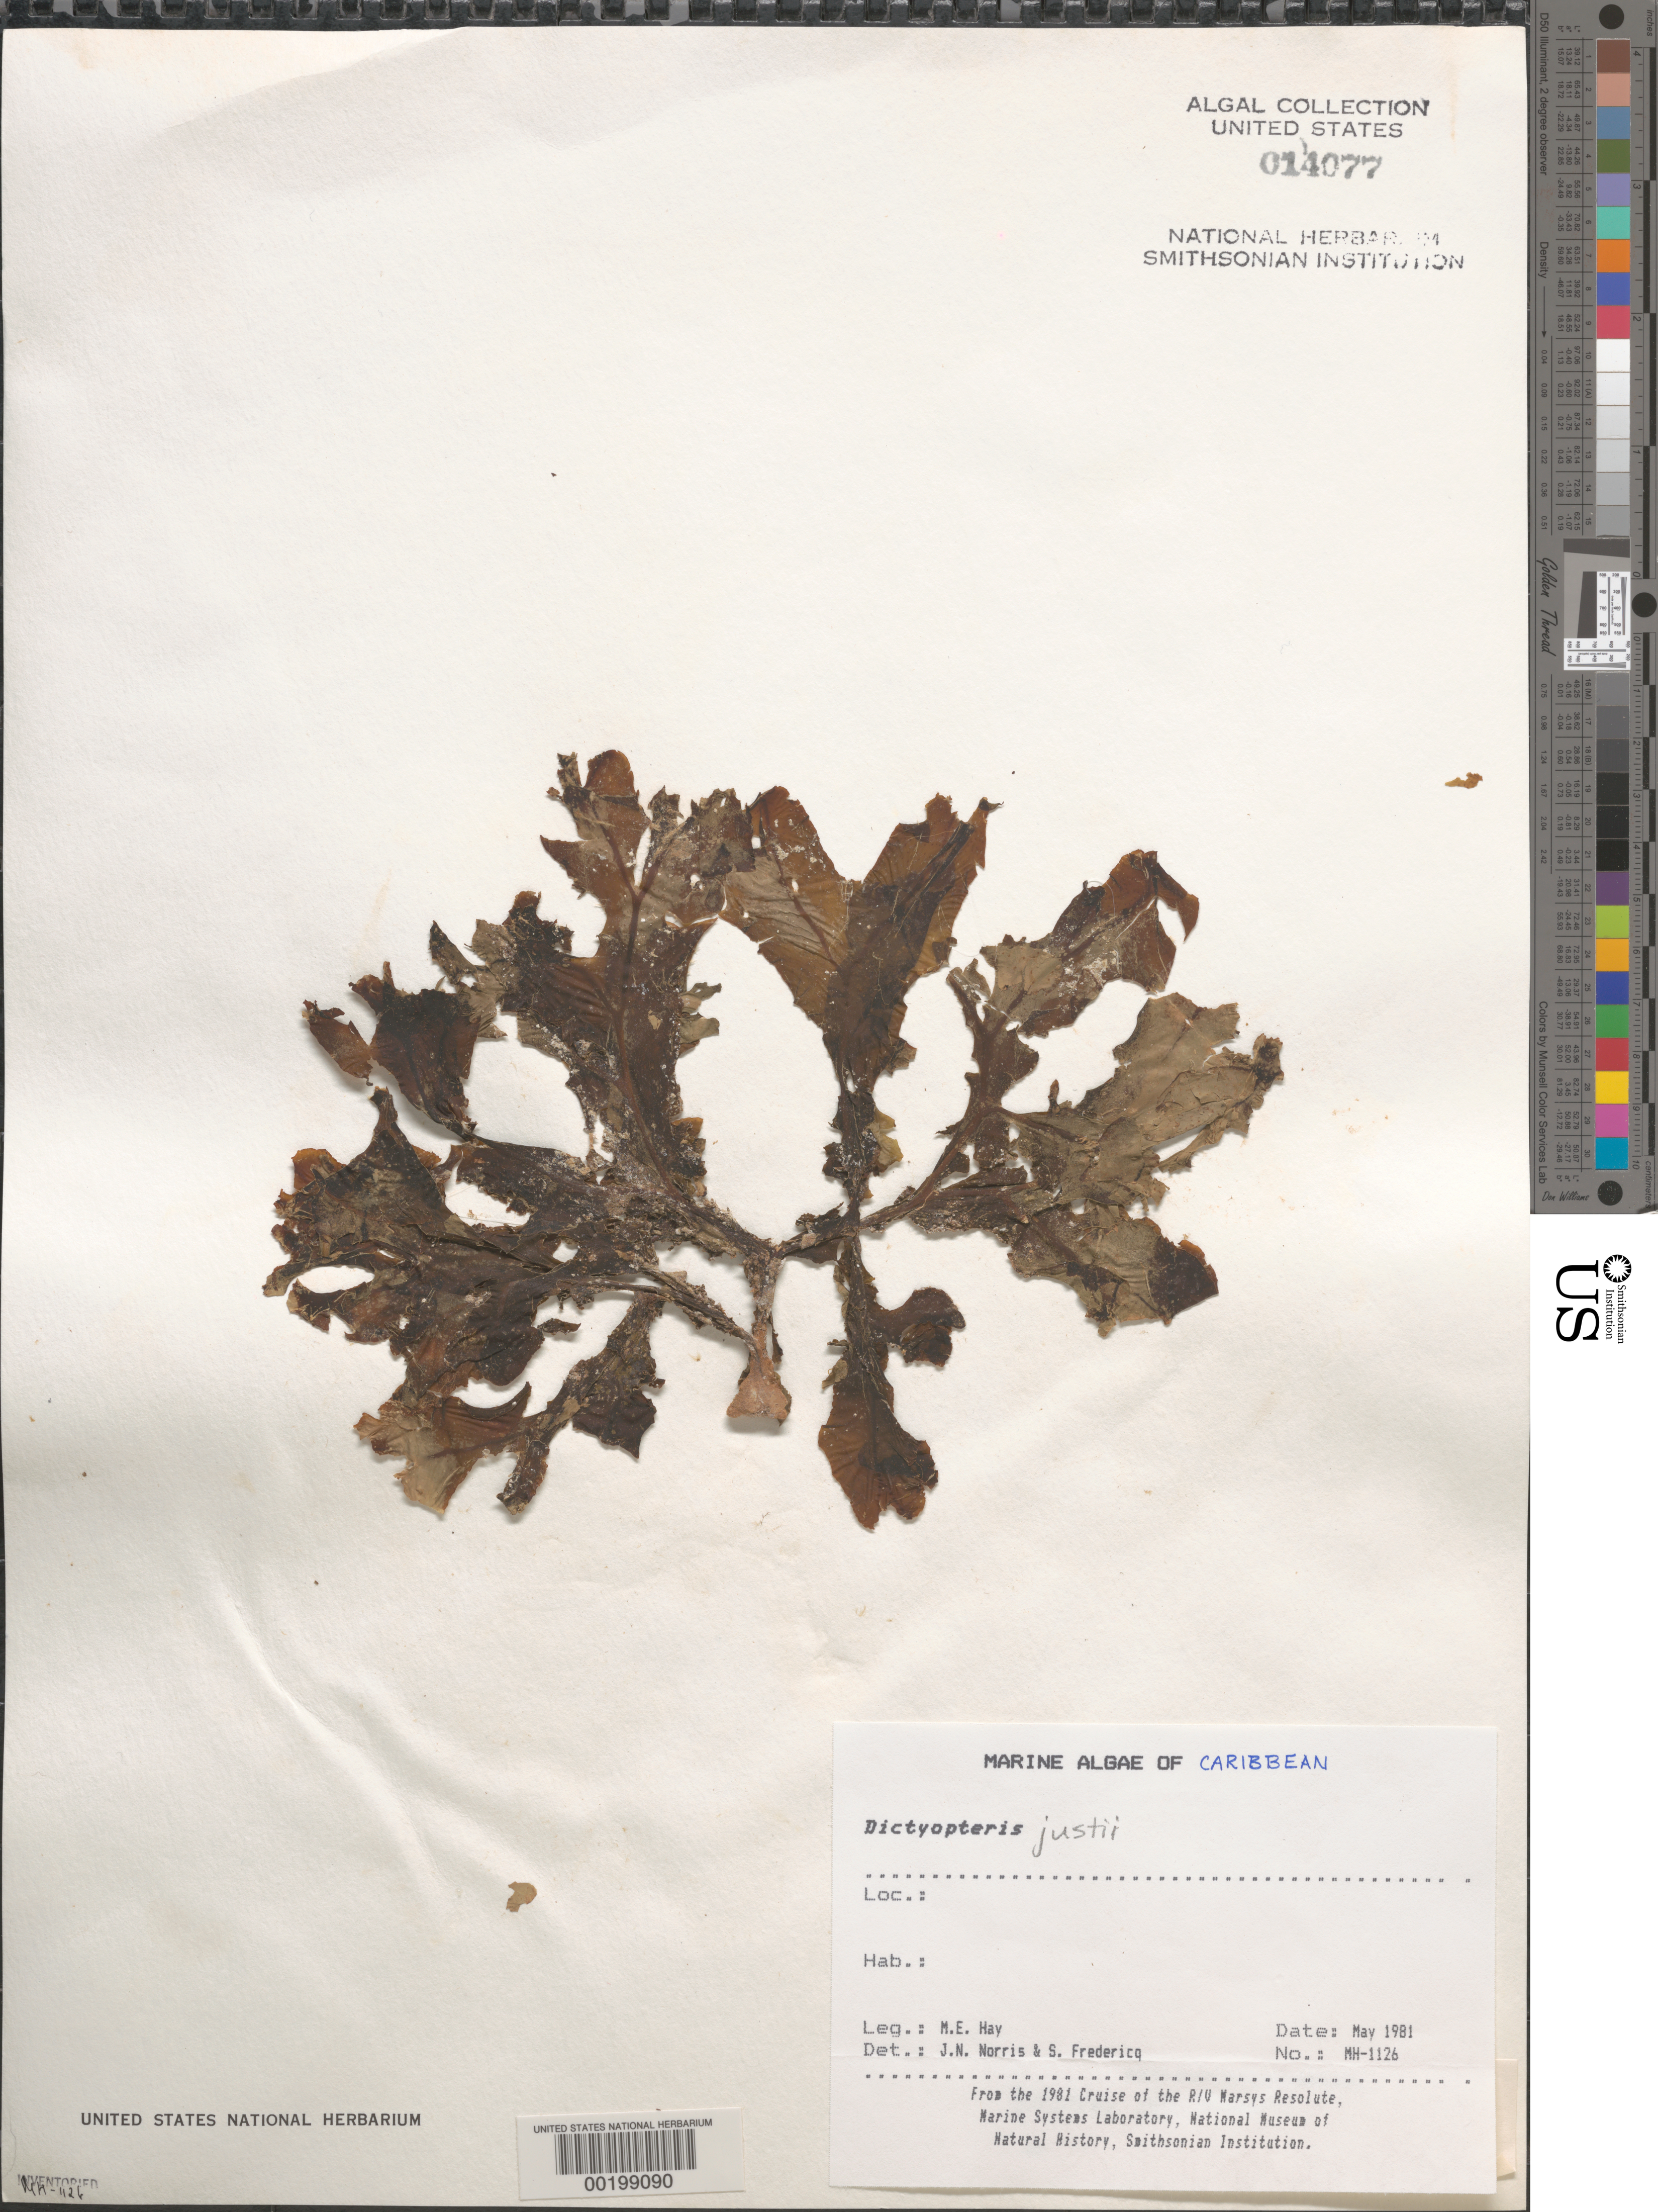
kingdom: Chromista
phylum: Ochrophyta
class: Phaeophyceae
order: Dictyotales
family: Dictyotaceae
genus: Dictyopteris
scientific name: Dictyopteris justii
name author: J.V.Lamouroux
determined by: Norris, J. N.; Fredericq, S.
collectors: M. E. Hay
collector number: MEH-1126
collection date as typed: May 1981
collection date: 1981-05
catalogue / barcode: US 14077